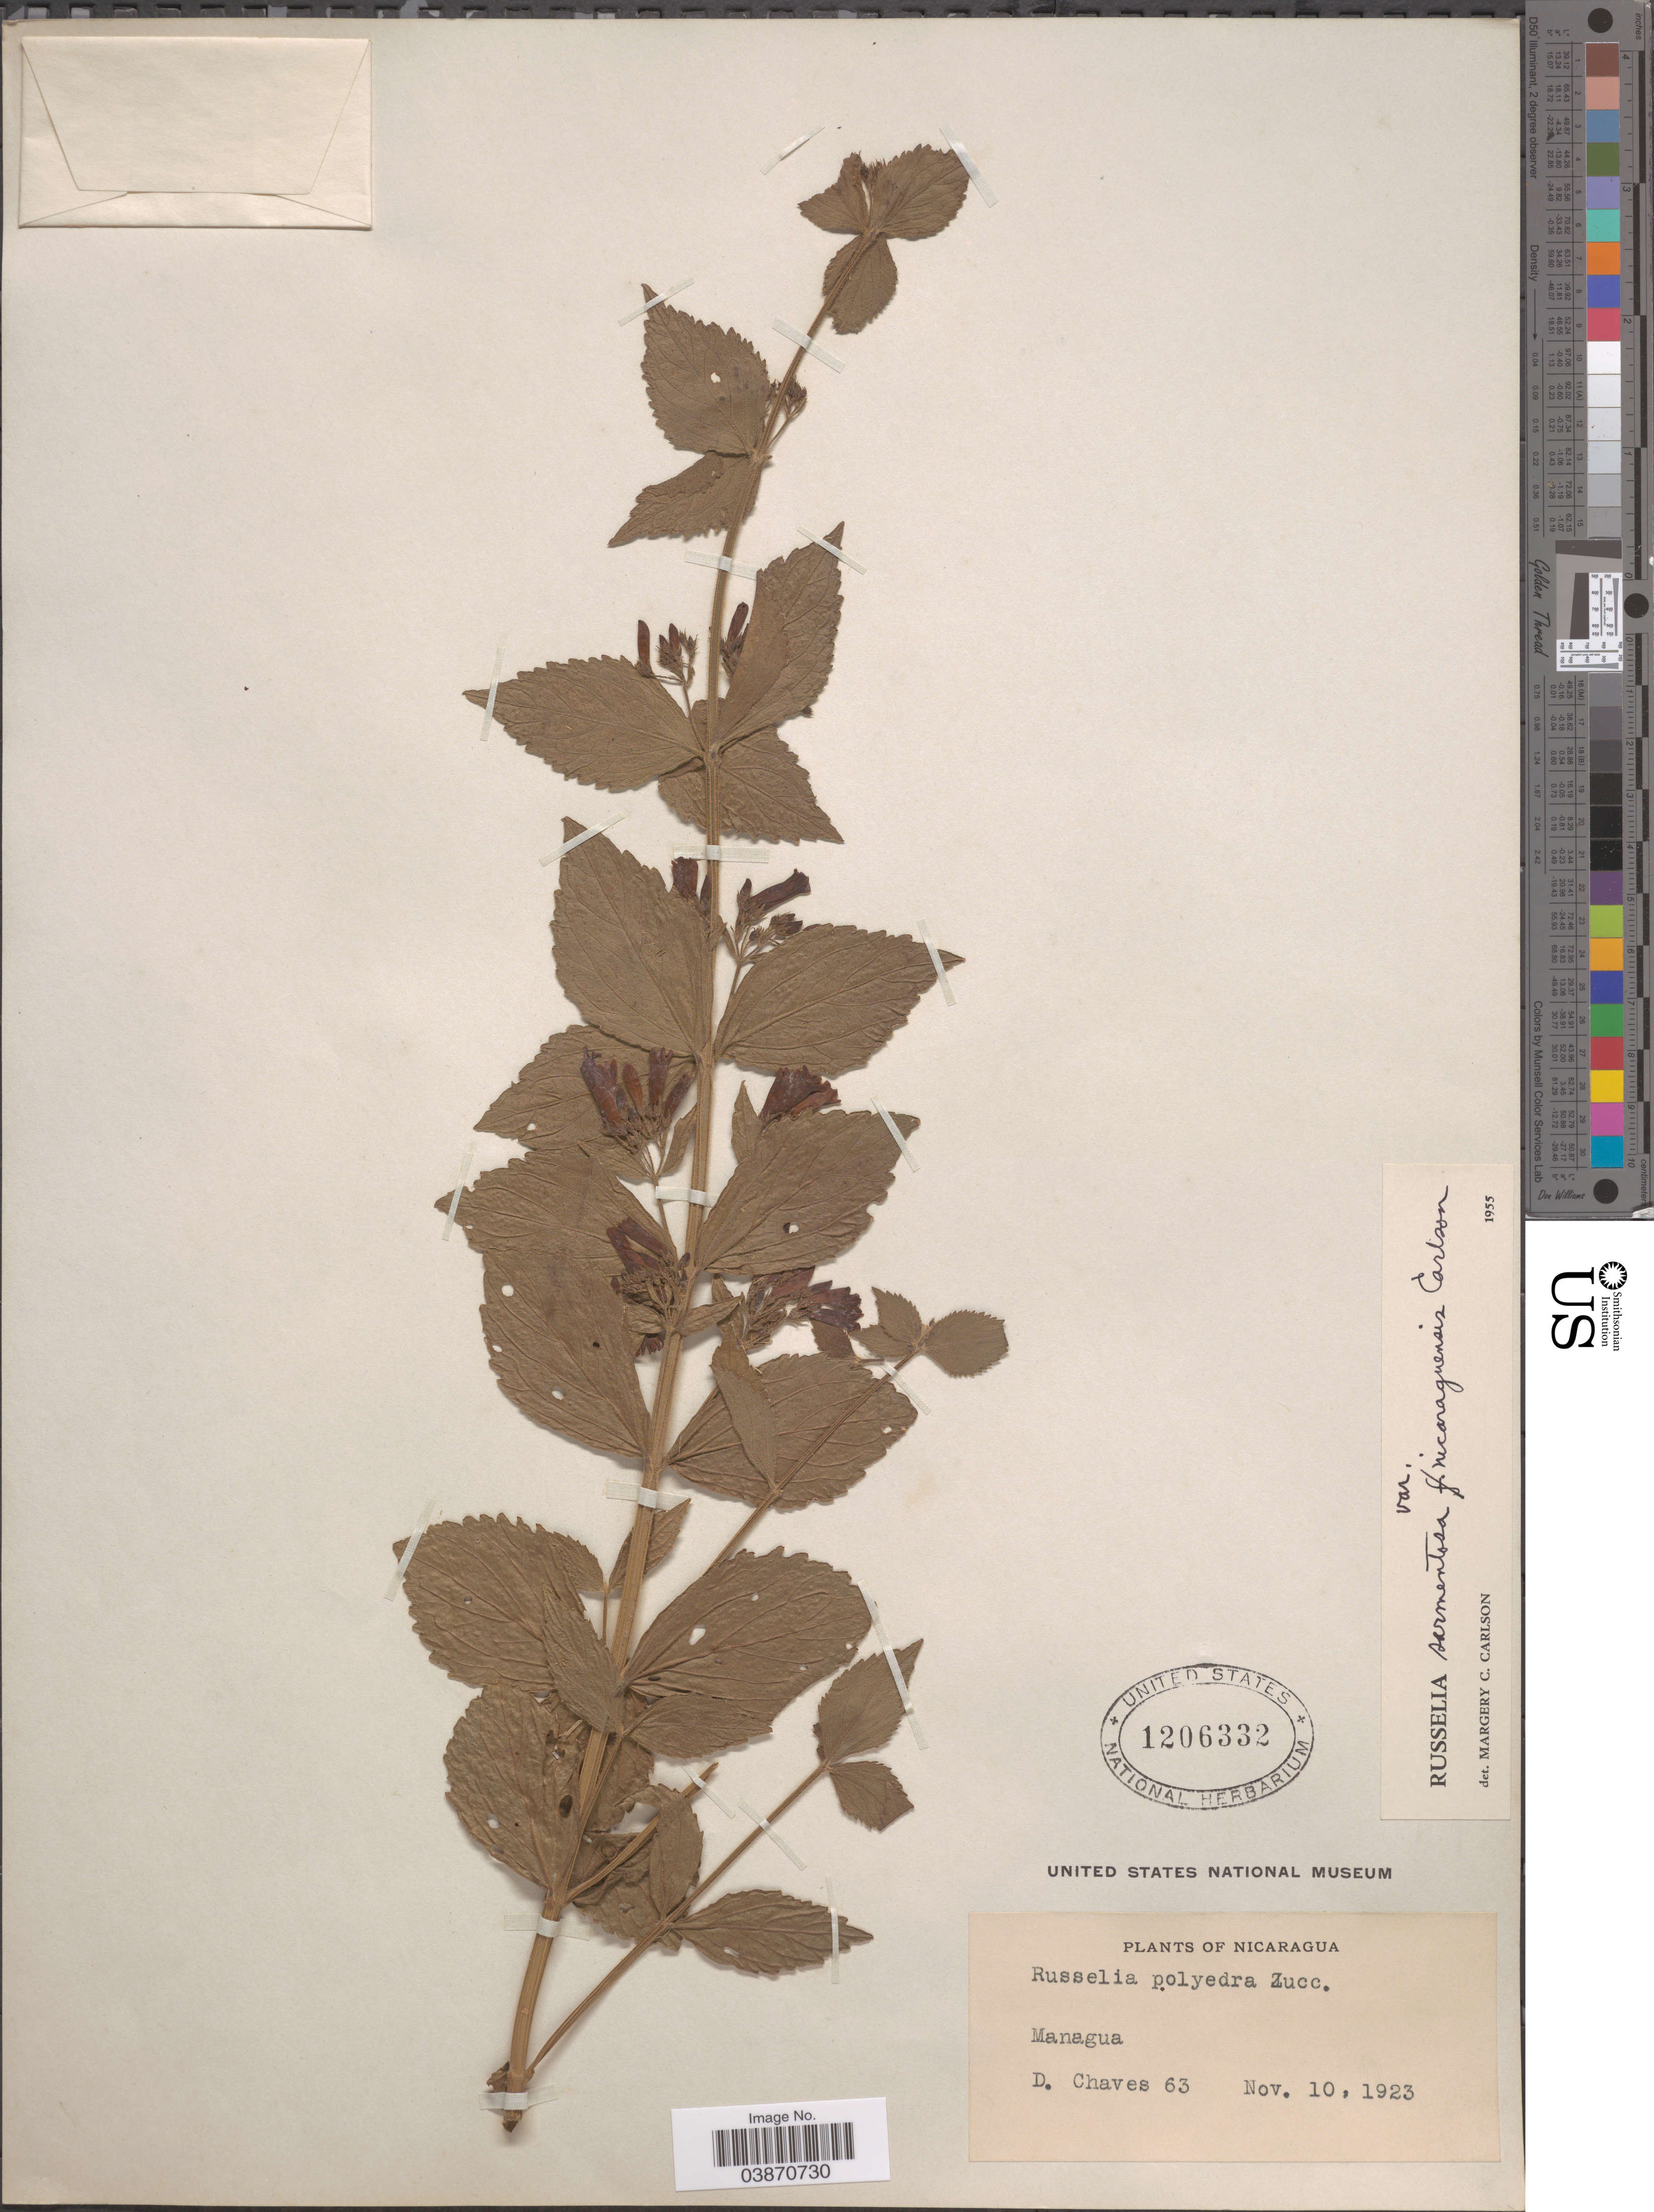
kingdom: Plantae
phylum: Tracheophyta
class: Magnoliopsida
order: Lamiales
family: Plantaginaceae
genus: Russelia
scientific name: Russelia sarmentosa var. nicaraguensis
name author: Carlson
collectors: D. Chaves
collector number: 63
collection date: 1923-11-10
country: Nicaragua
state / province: Managua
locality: Managua.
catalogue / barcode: US 1206332